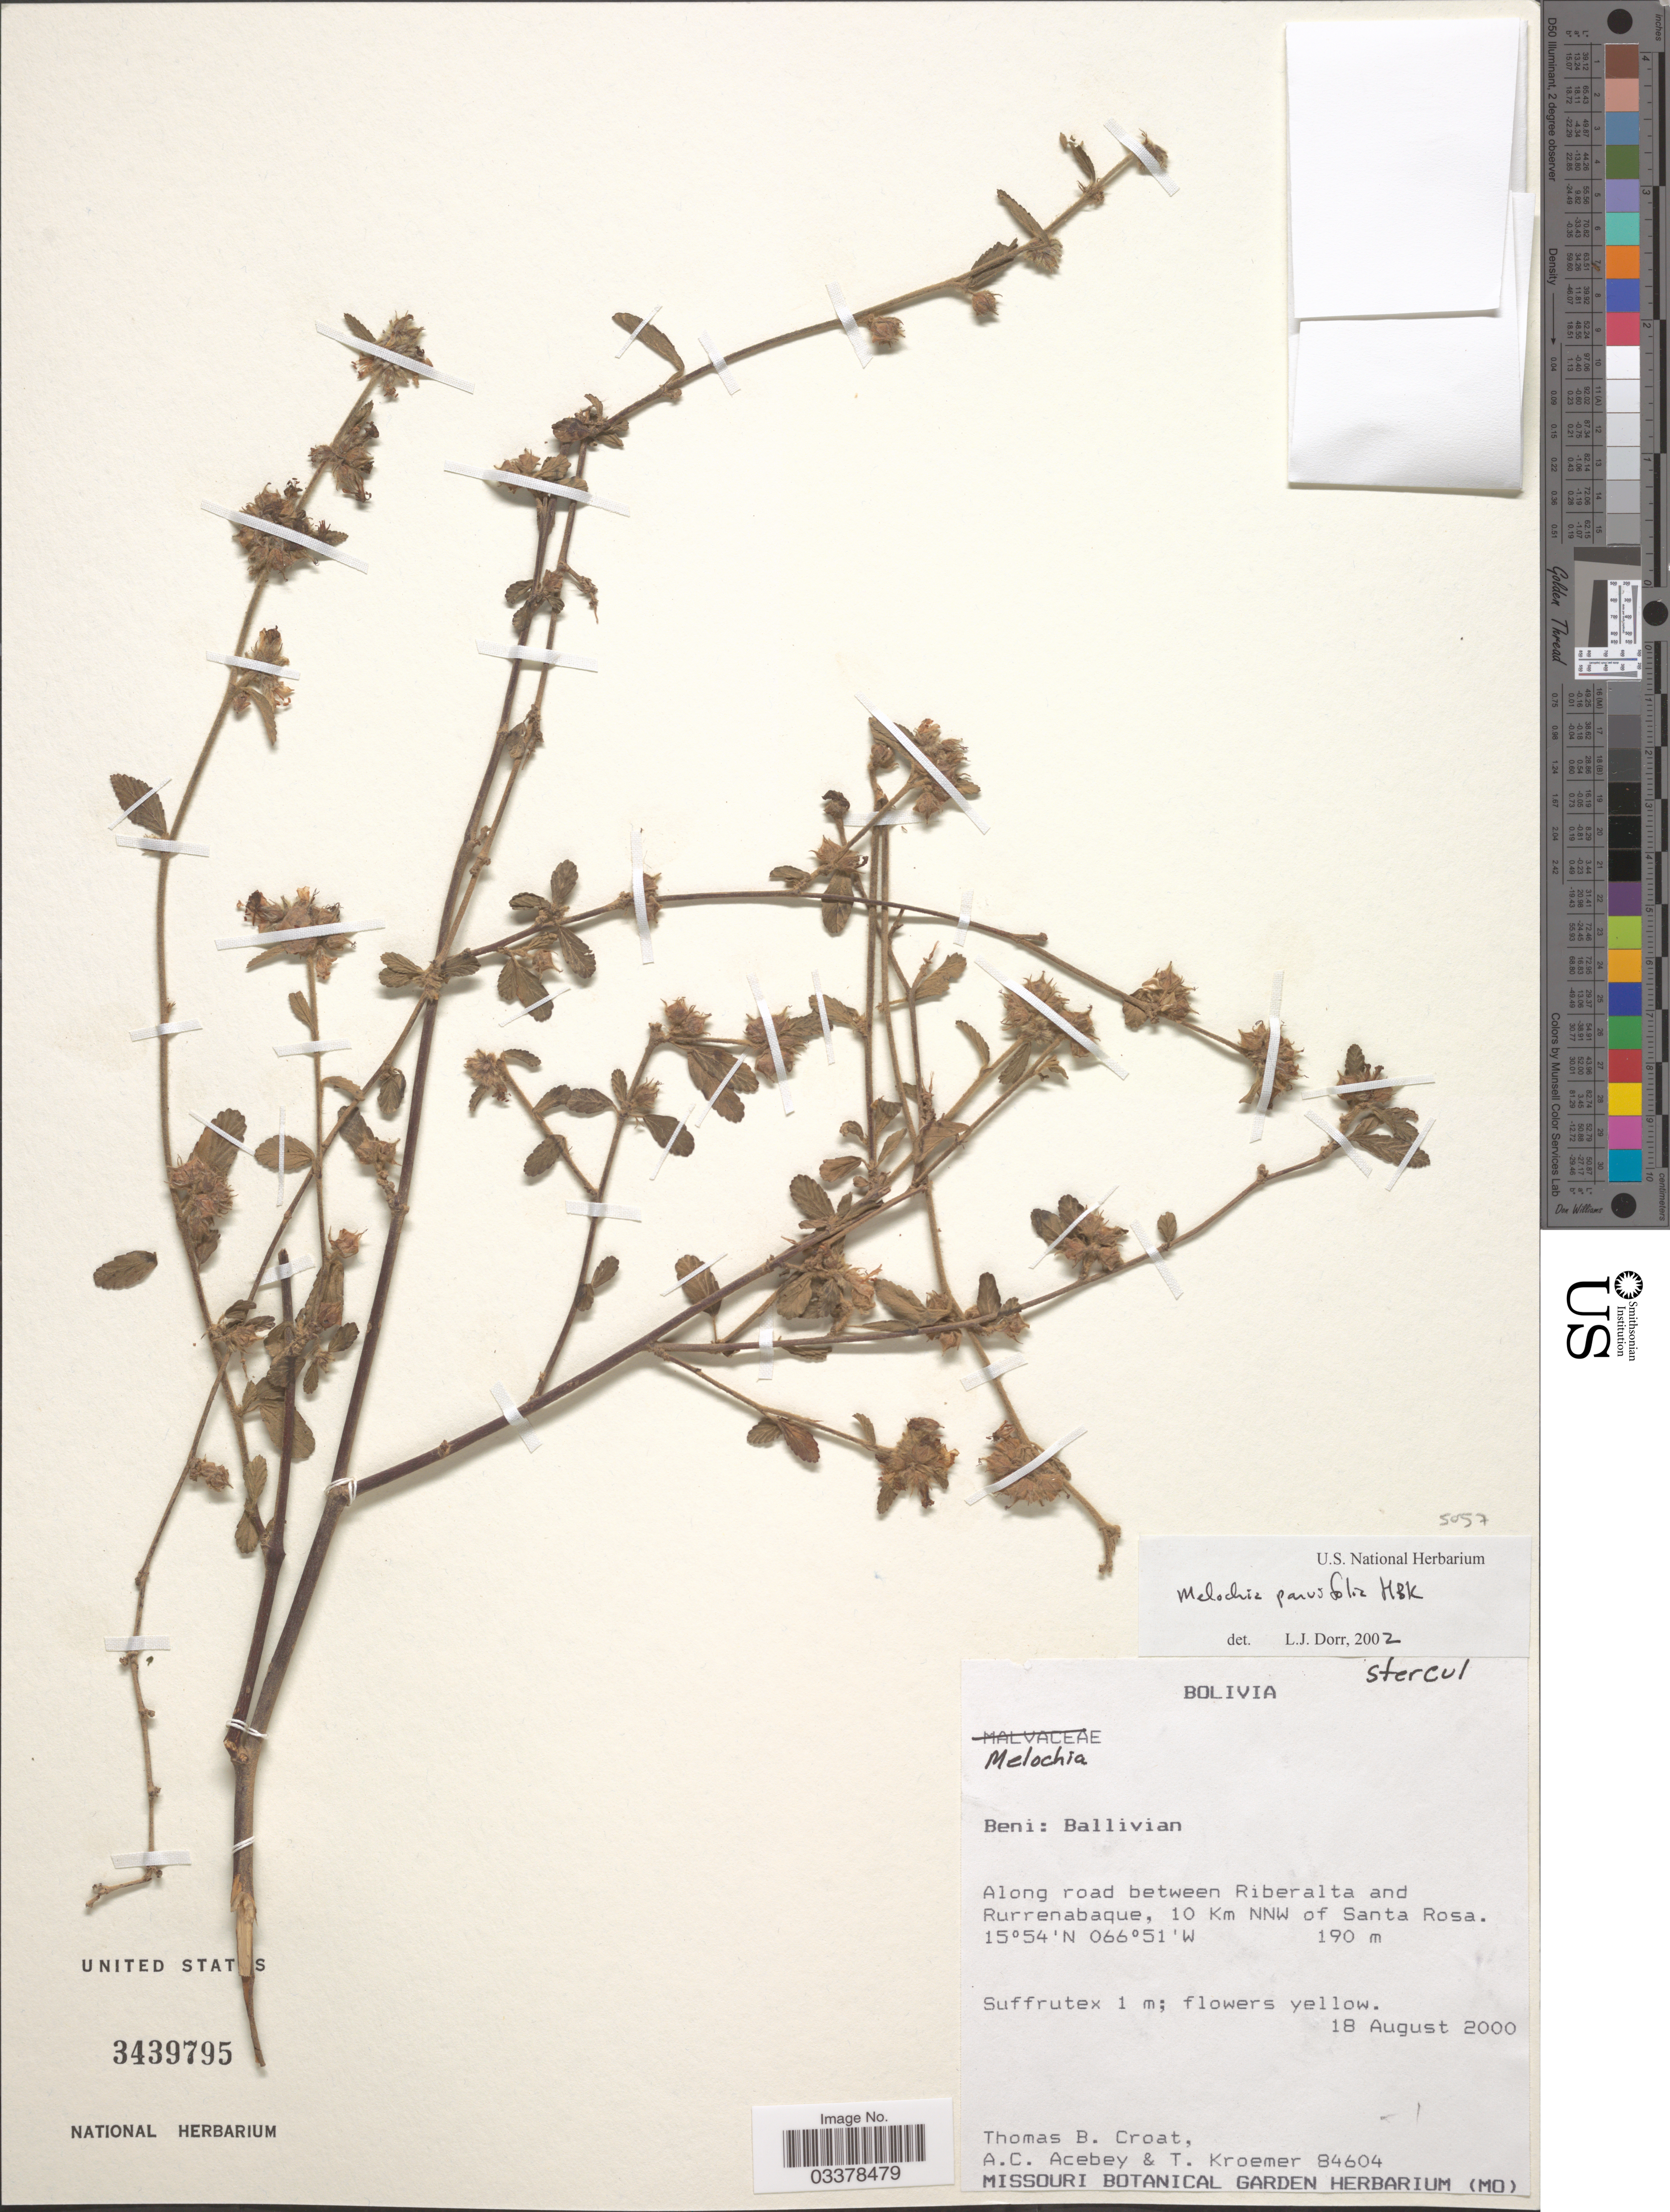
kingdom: Plantae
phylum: Tracheophyta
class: Magnoliopsida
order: Malvales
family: Malvaceae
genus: Melochia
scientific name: Melochia parvifolia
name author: Kunth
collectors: T. B. Croat, A. Acebey & T. Krömer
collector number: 84604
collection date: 2000-08-18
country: Bolivia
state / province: Beni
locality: Ballivian. Along road between Riberalta and Rurrenabaque, 10 Km NNW of Santa Rosa.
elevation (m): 190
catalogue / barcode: US 3439795